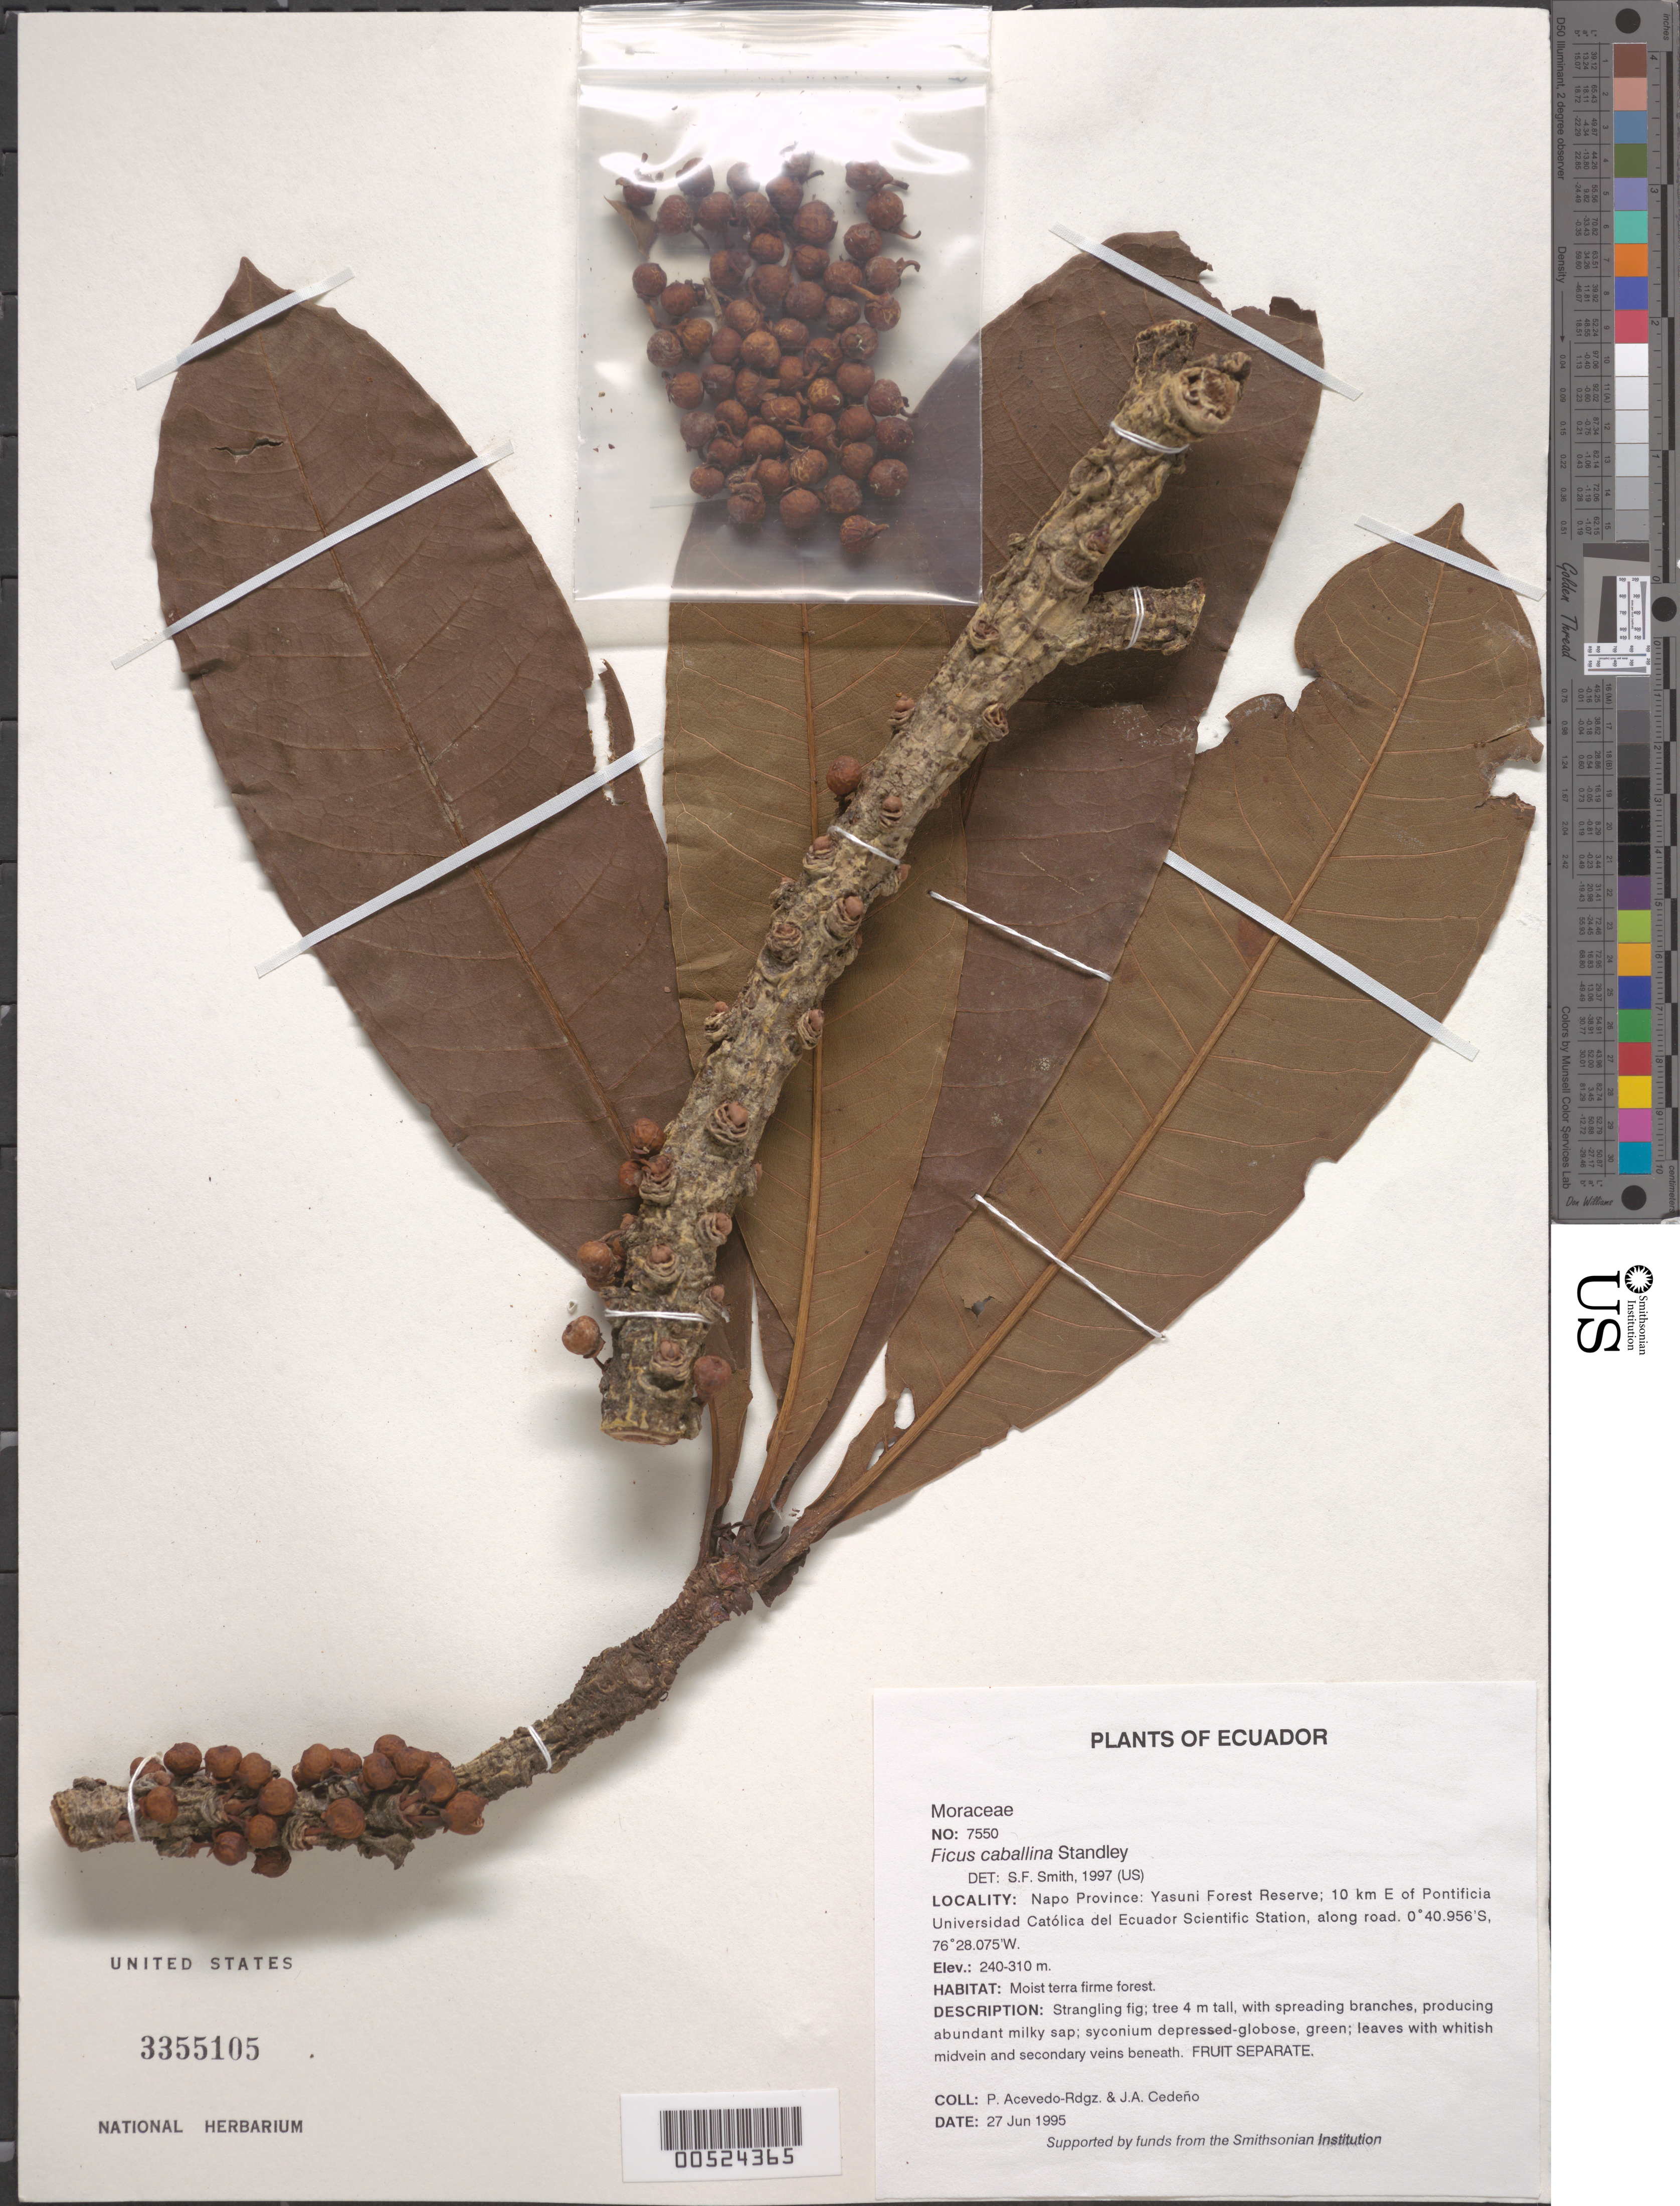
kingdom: Plantae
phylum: Tracheophyta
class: Magnoliopsida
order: Rosales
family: Moraceae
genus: Ficus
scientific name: Ficus caballina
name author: Standl.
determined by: Smith, Stephen F., (US), NMNH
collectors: P. Acevedo-Rodr. & J. A. Cedeño M.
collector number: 7550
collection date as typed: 27 Jun 1995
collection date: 1995-06-27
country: Ecuador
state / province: Napo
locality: Napo Province: Yasuni Forest Reserve; 10 km E of Pontificia Universidad Católica del Ecuador Scientific Station along road.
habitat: Moist terra firme forest.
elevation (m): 240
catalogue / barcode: US 3355105